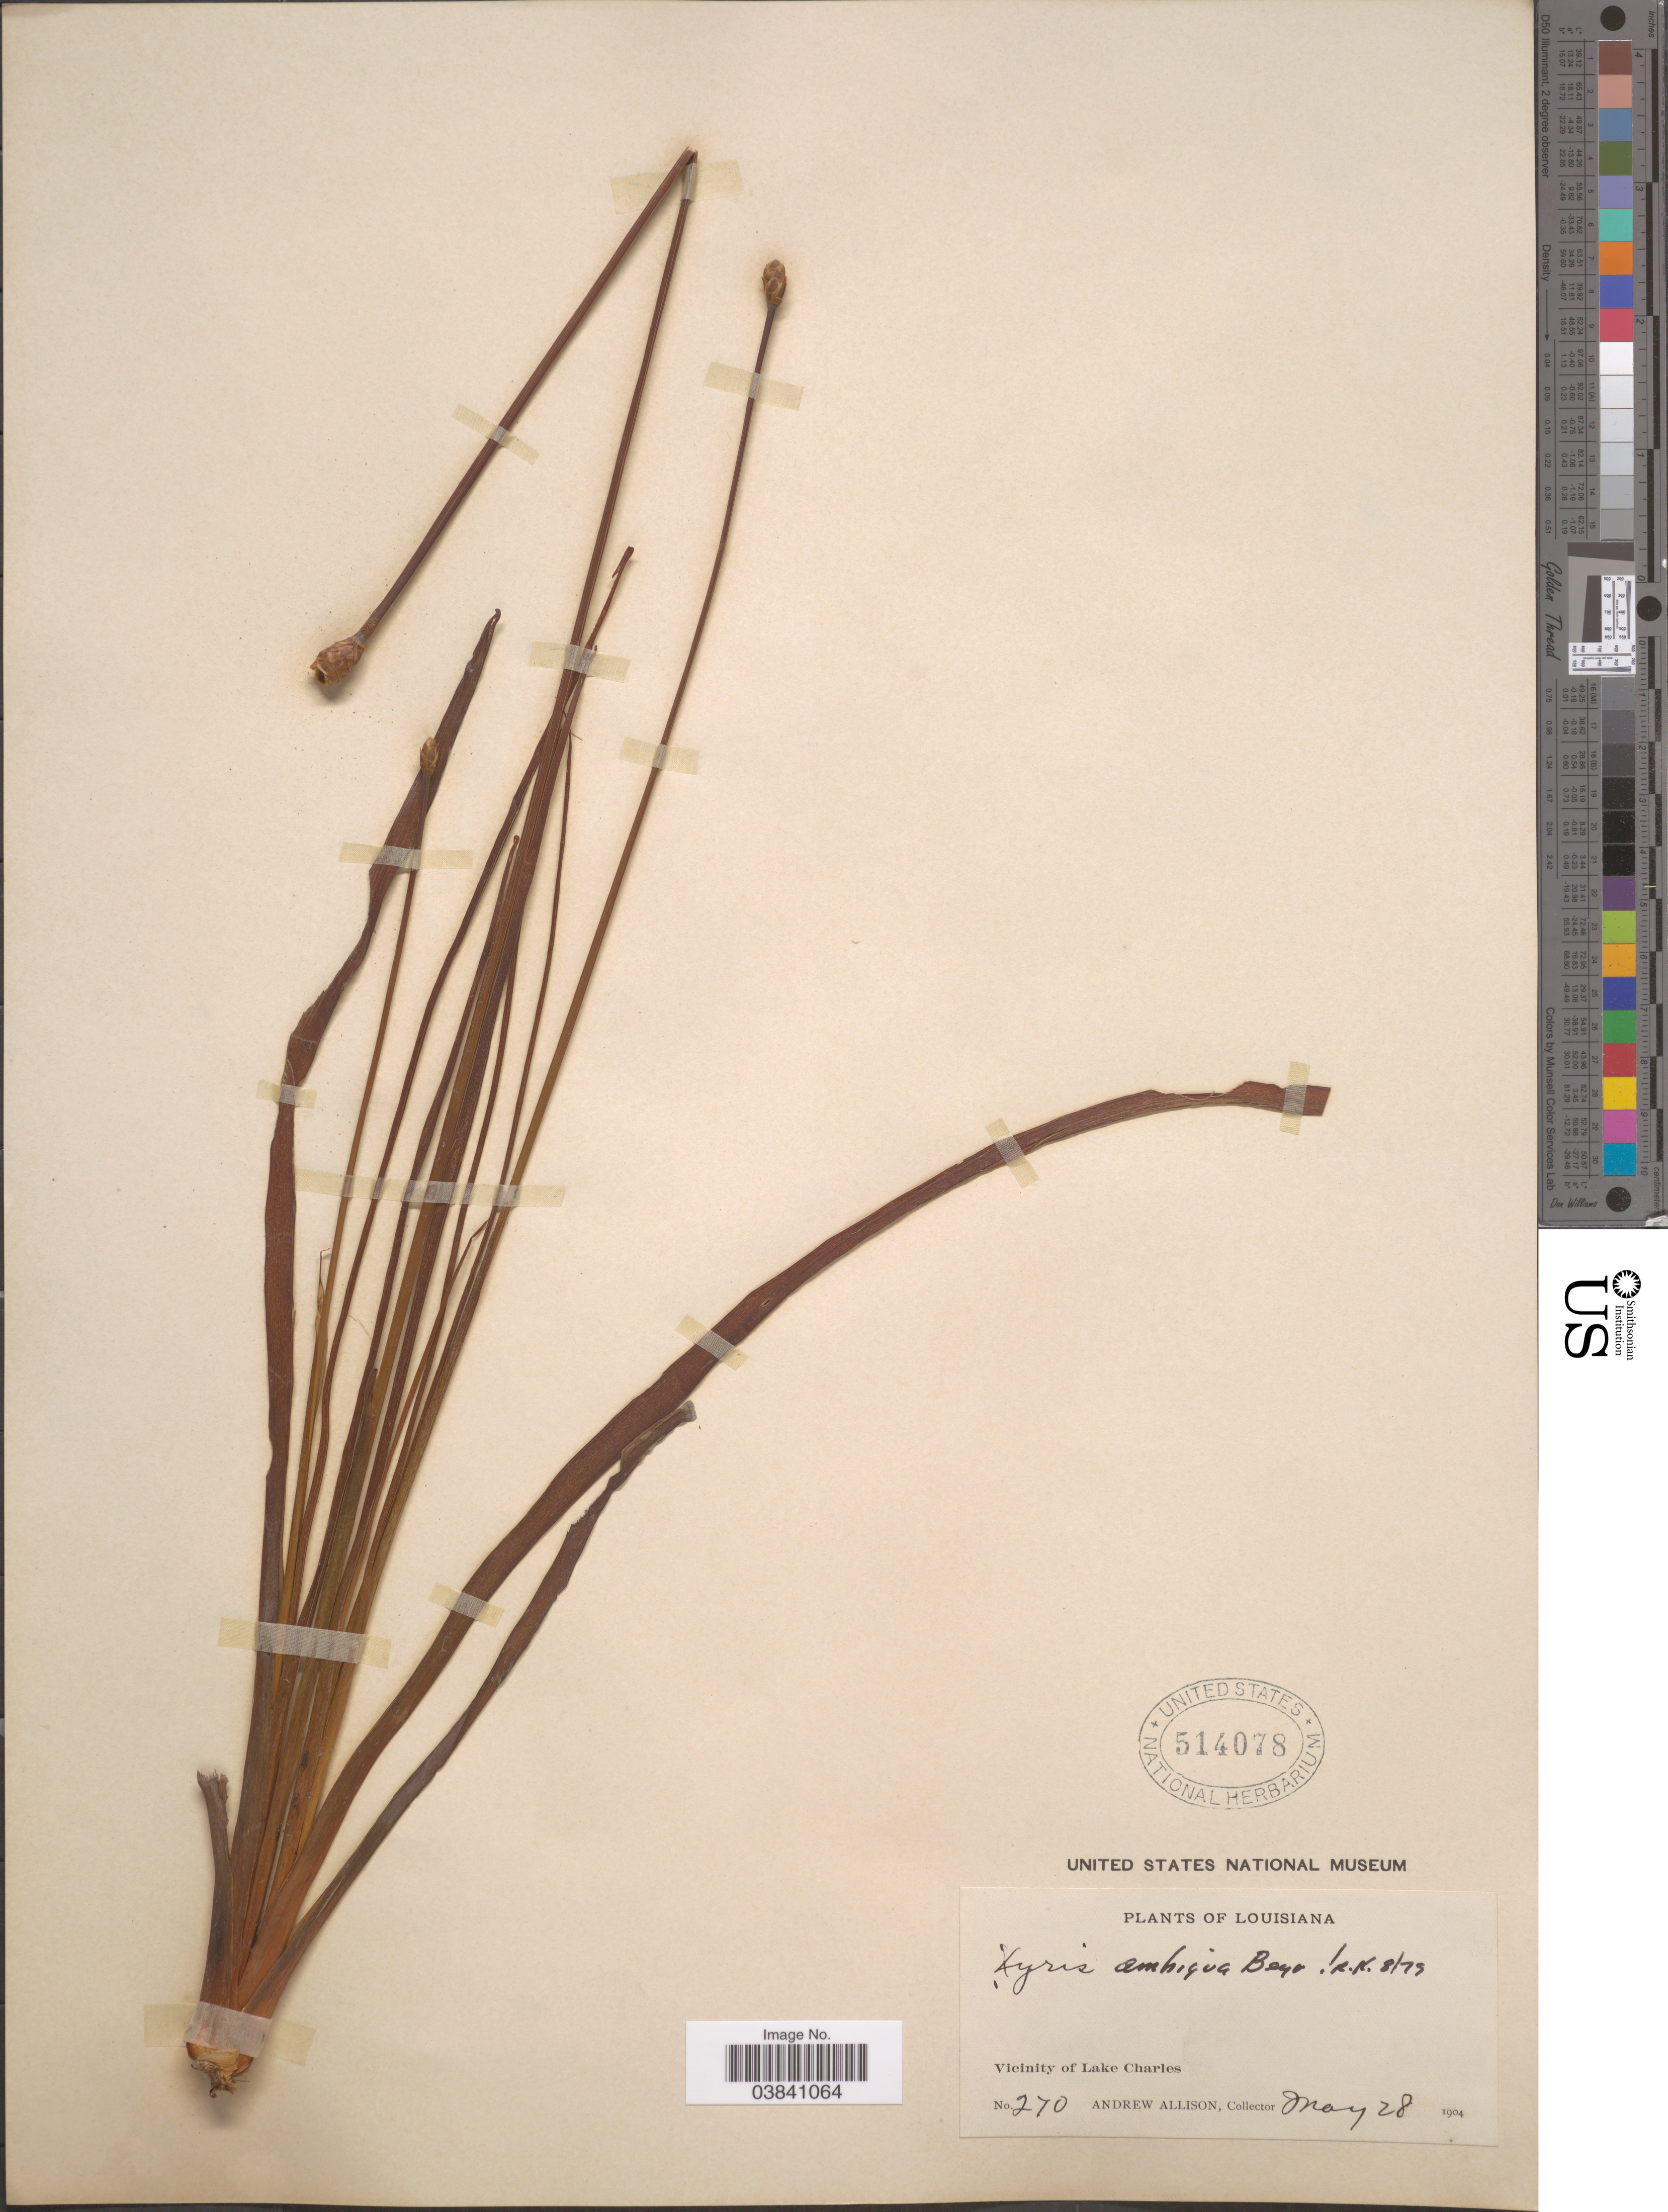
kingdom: Plantae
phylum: Tracheophyta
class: Liliopsida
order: Poales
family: Xyridaceae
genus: Xyris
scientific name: Xyris ambigua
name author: Beyr. ex Kunth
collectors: A. Allison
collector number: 270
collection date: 1904-05-28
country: United States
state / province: Louisiana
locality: Vicinity of Lake Charles.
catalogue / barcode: US 514078